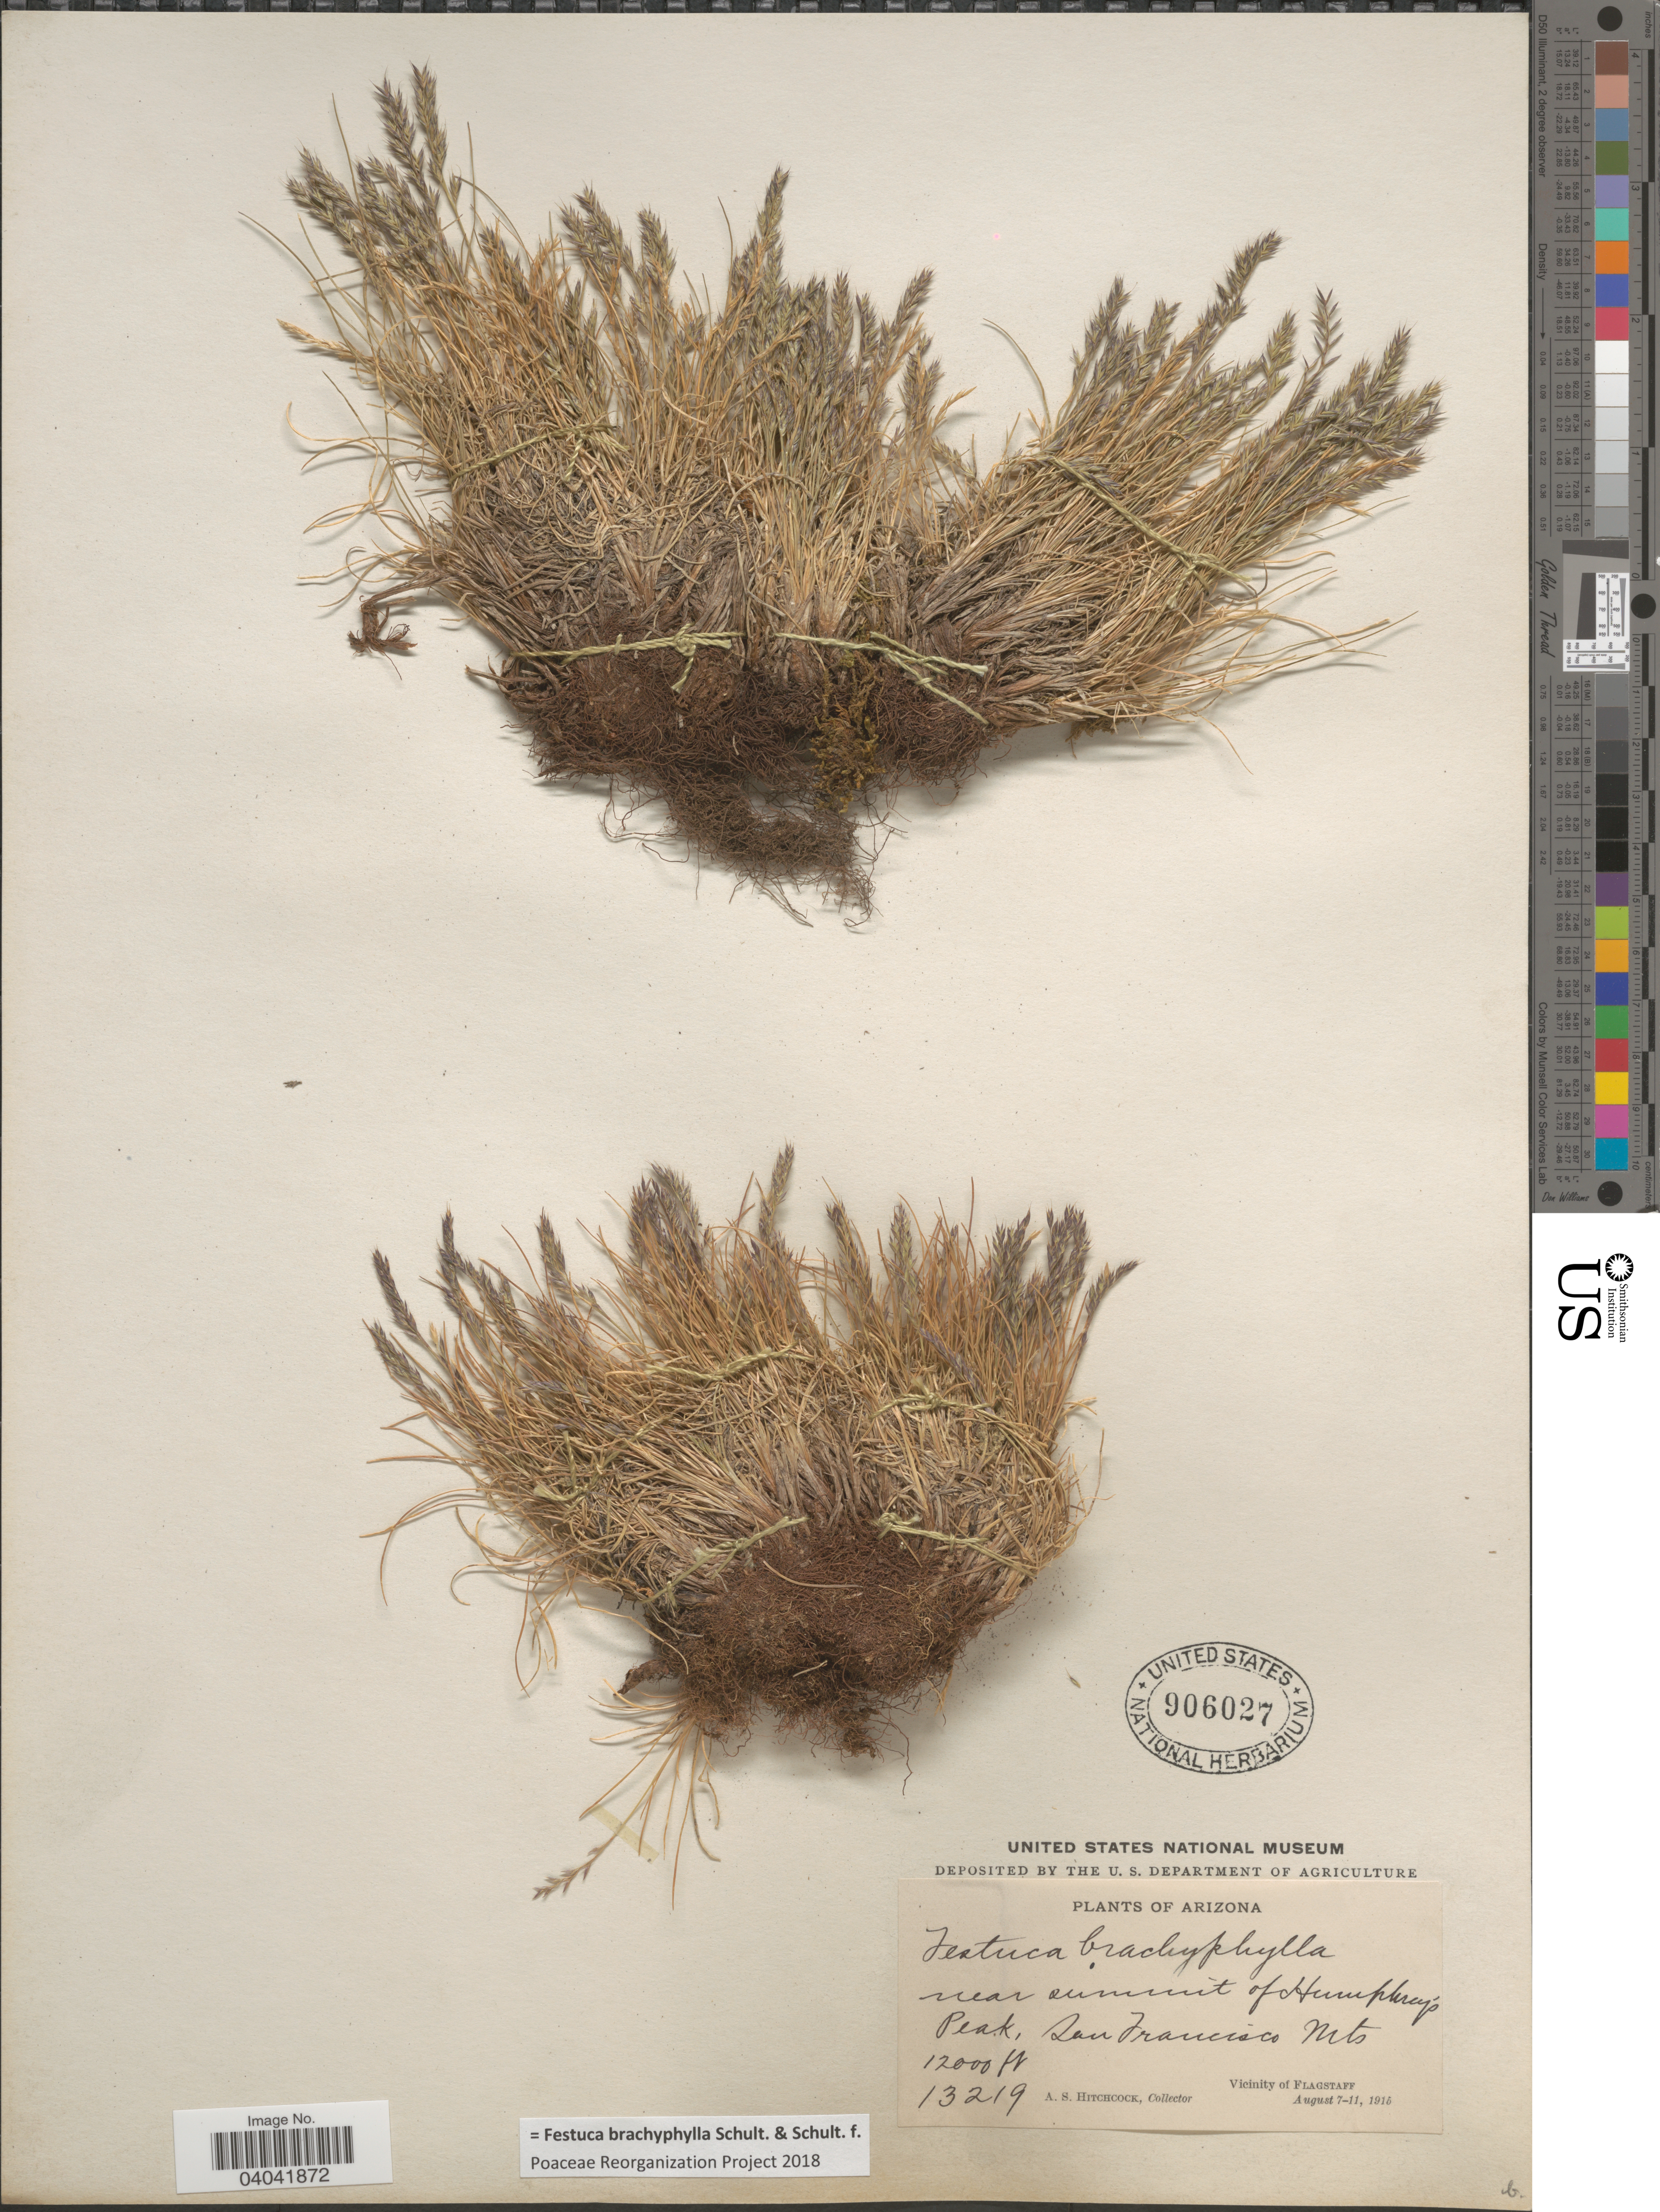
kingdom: Plantae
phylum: Tracheophyta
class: Liliopsida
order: Poales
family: Poaceae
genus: Festuca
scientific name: Festuca brachyphylla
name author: Schult. & Schult. f.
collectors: A. S. Hitchcock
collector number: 13219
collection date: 1915-08-07/1915-08-11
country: United States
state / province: Arizona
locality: Near summit of Humphrey's Peak, San Francisco Mts. Vicinity of Flagstaff.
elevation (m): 3658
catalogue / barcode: US 906027